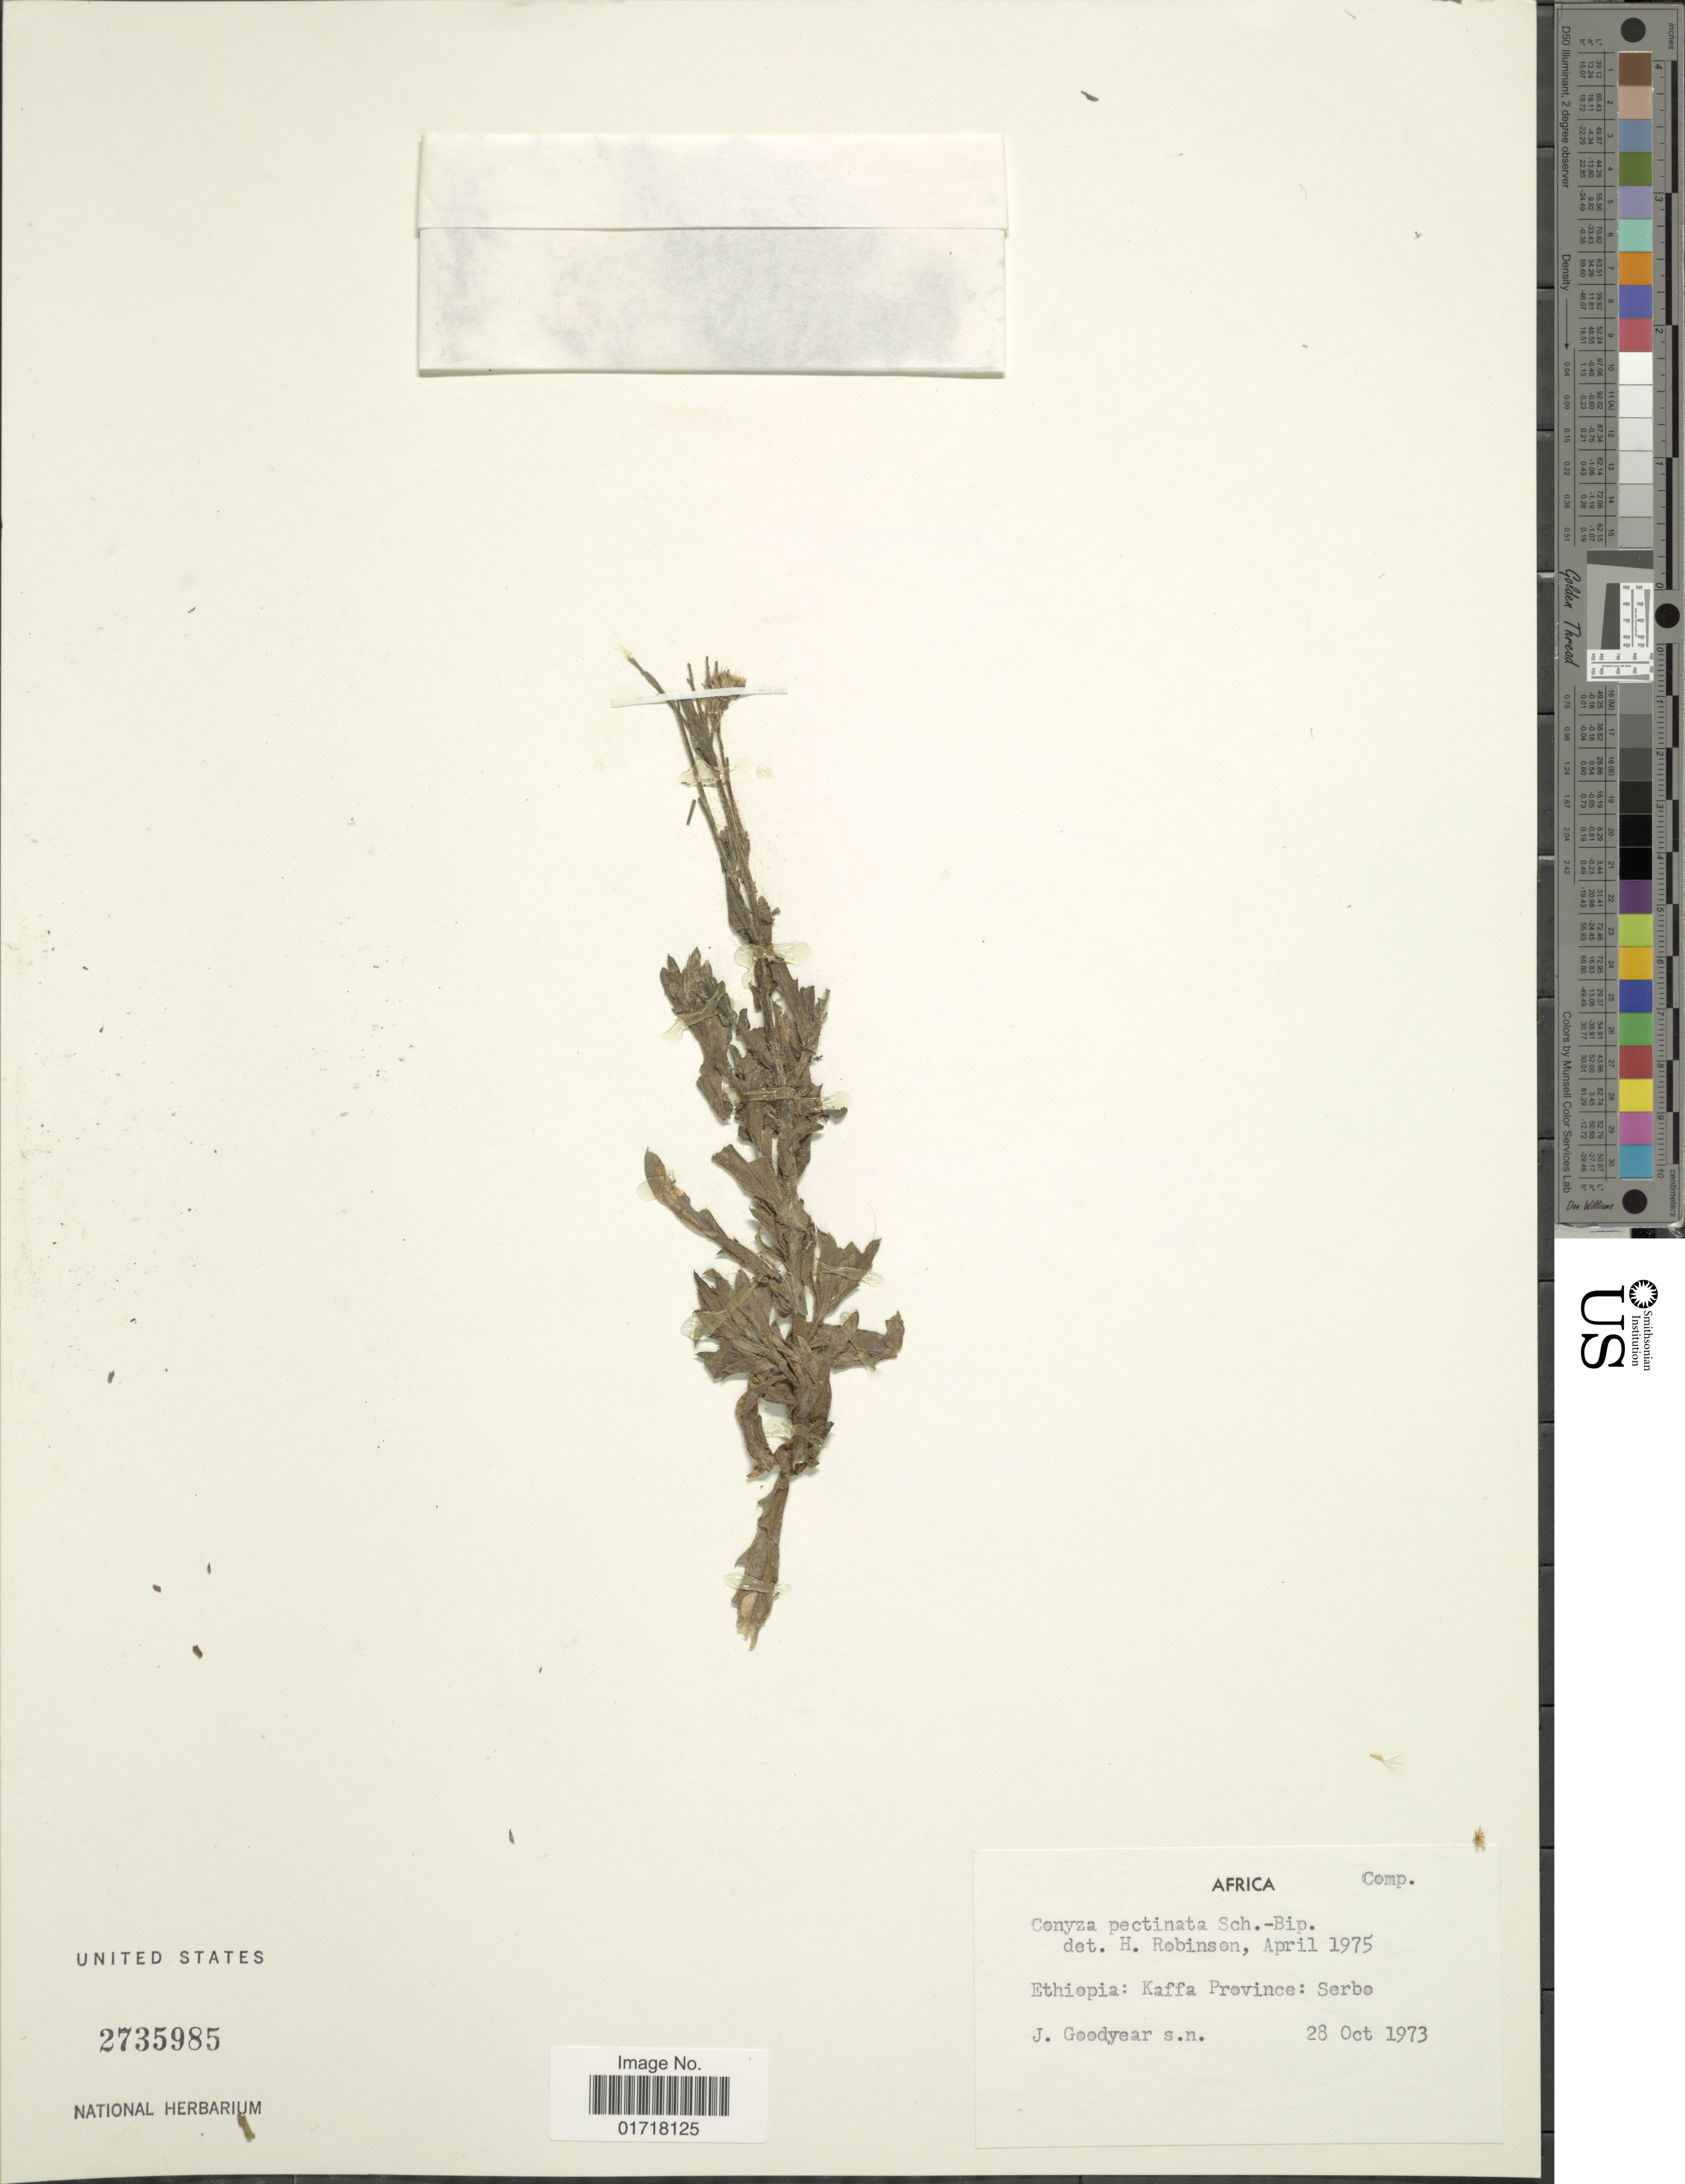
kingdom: Plantae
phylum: Tracheophyta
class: Magnoliopsida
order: Asterales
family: Asteraceae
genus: Conyza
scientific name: Conyza pectinata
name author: (Sch. Bip.) Sch. Bip. ex Oliv. & Hiern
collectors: J. Goodyear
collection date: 1973-10-28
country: Ethiopia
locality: Kaffa Province: Serbo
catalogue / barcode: US 2735985